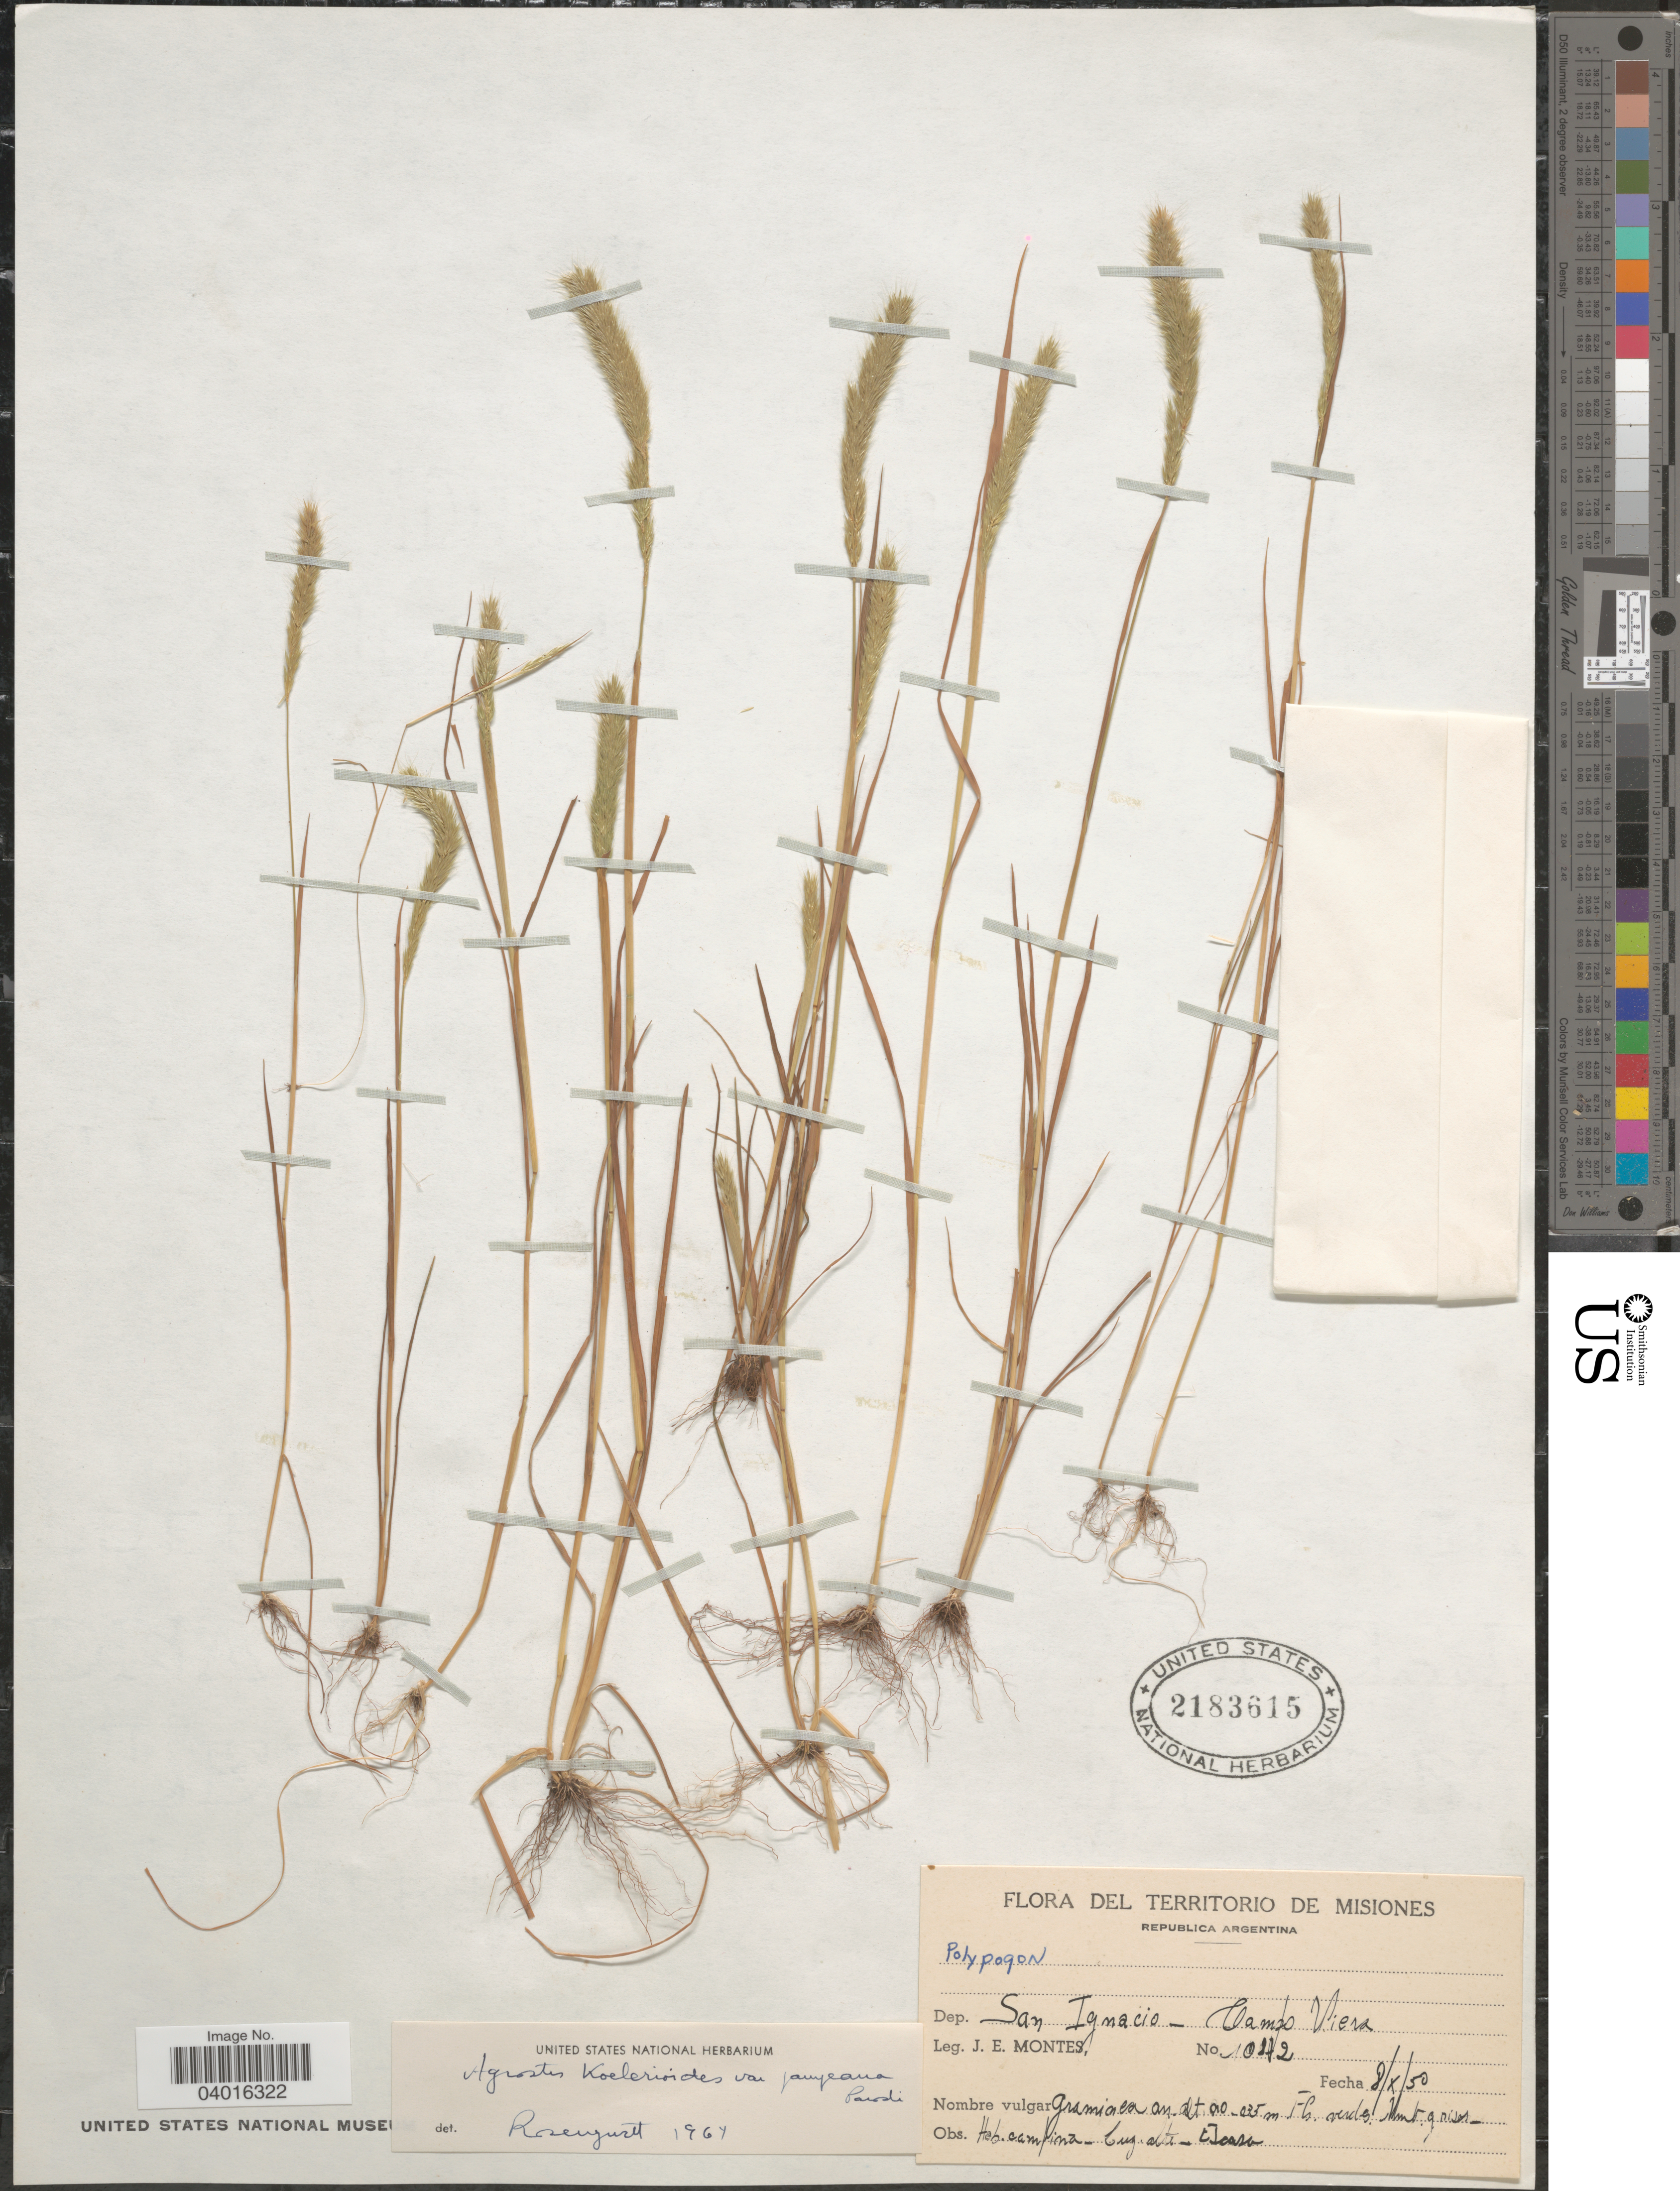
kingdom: Plantae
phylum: Tracheophyta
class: Liliopsida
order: Poales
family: Poaceae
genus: Bromidium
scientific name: Bromidium tandilense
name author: (Kuntze) Rúgolo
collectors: J. E. Montes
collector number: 10872*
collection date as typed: Transcribed d/m/y: 8/10/50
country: Argentina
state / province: Misiones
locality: Territorio de Misiones. Dep. San Ignacio - Campo Viera.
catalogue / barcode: US 2183615